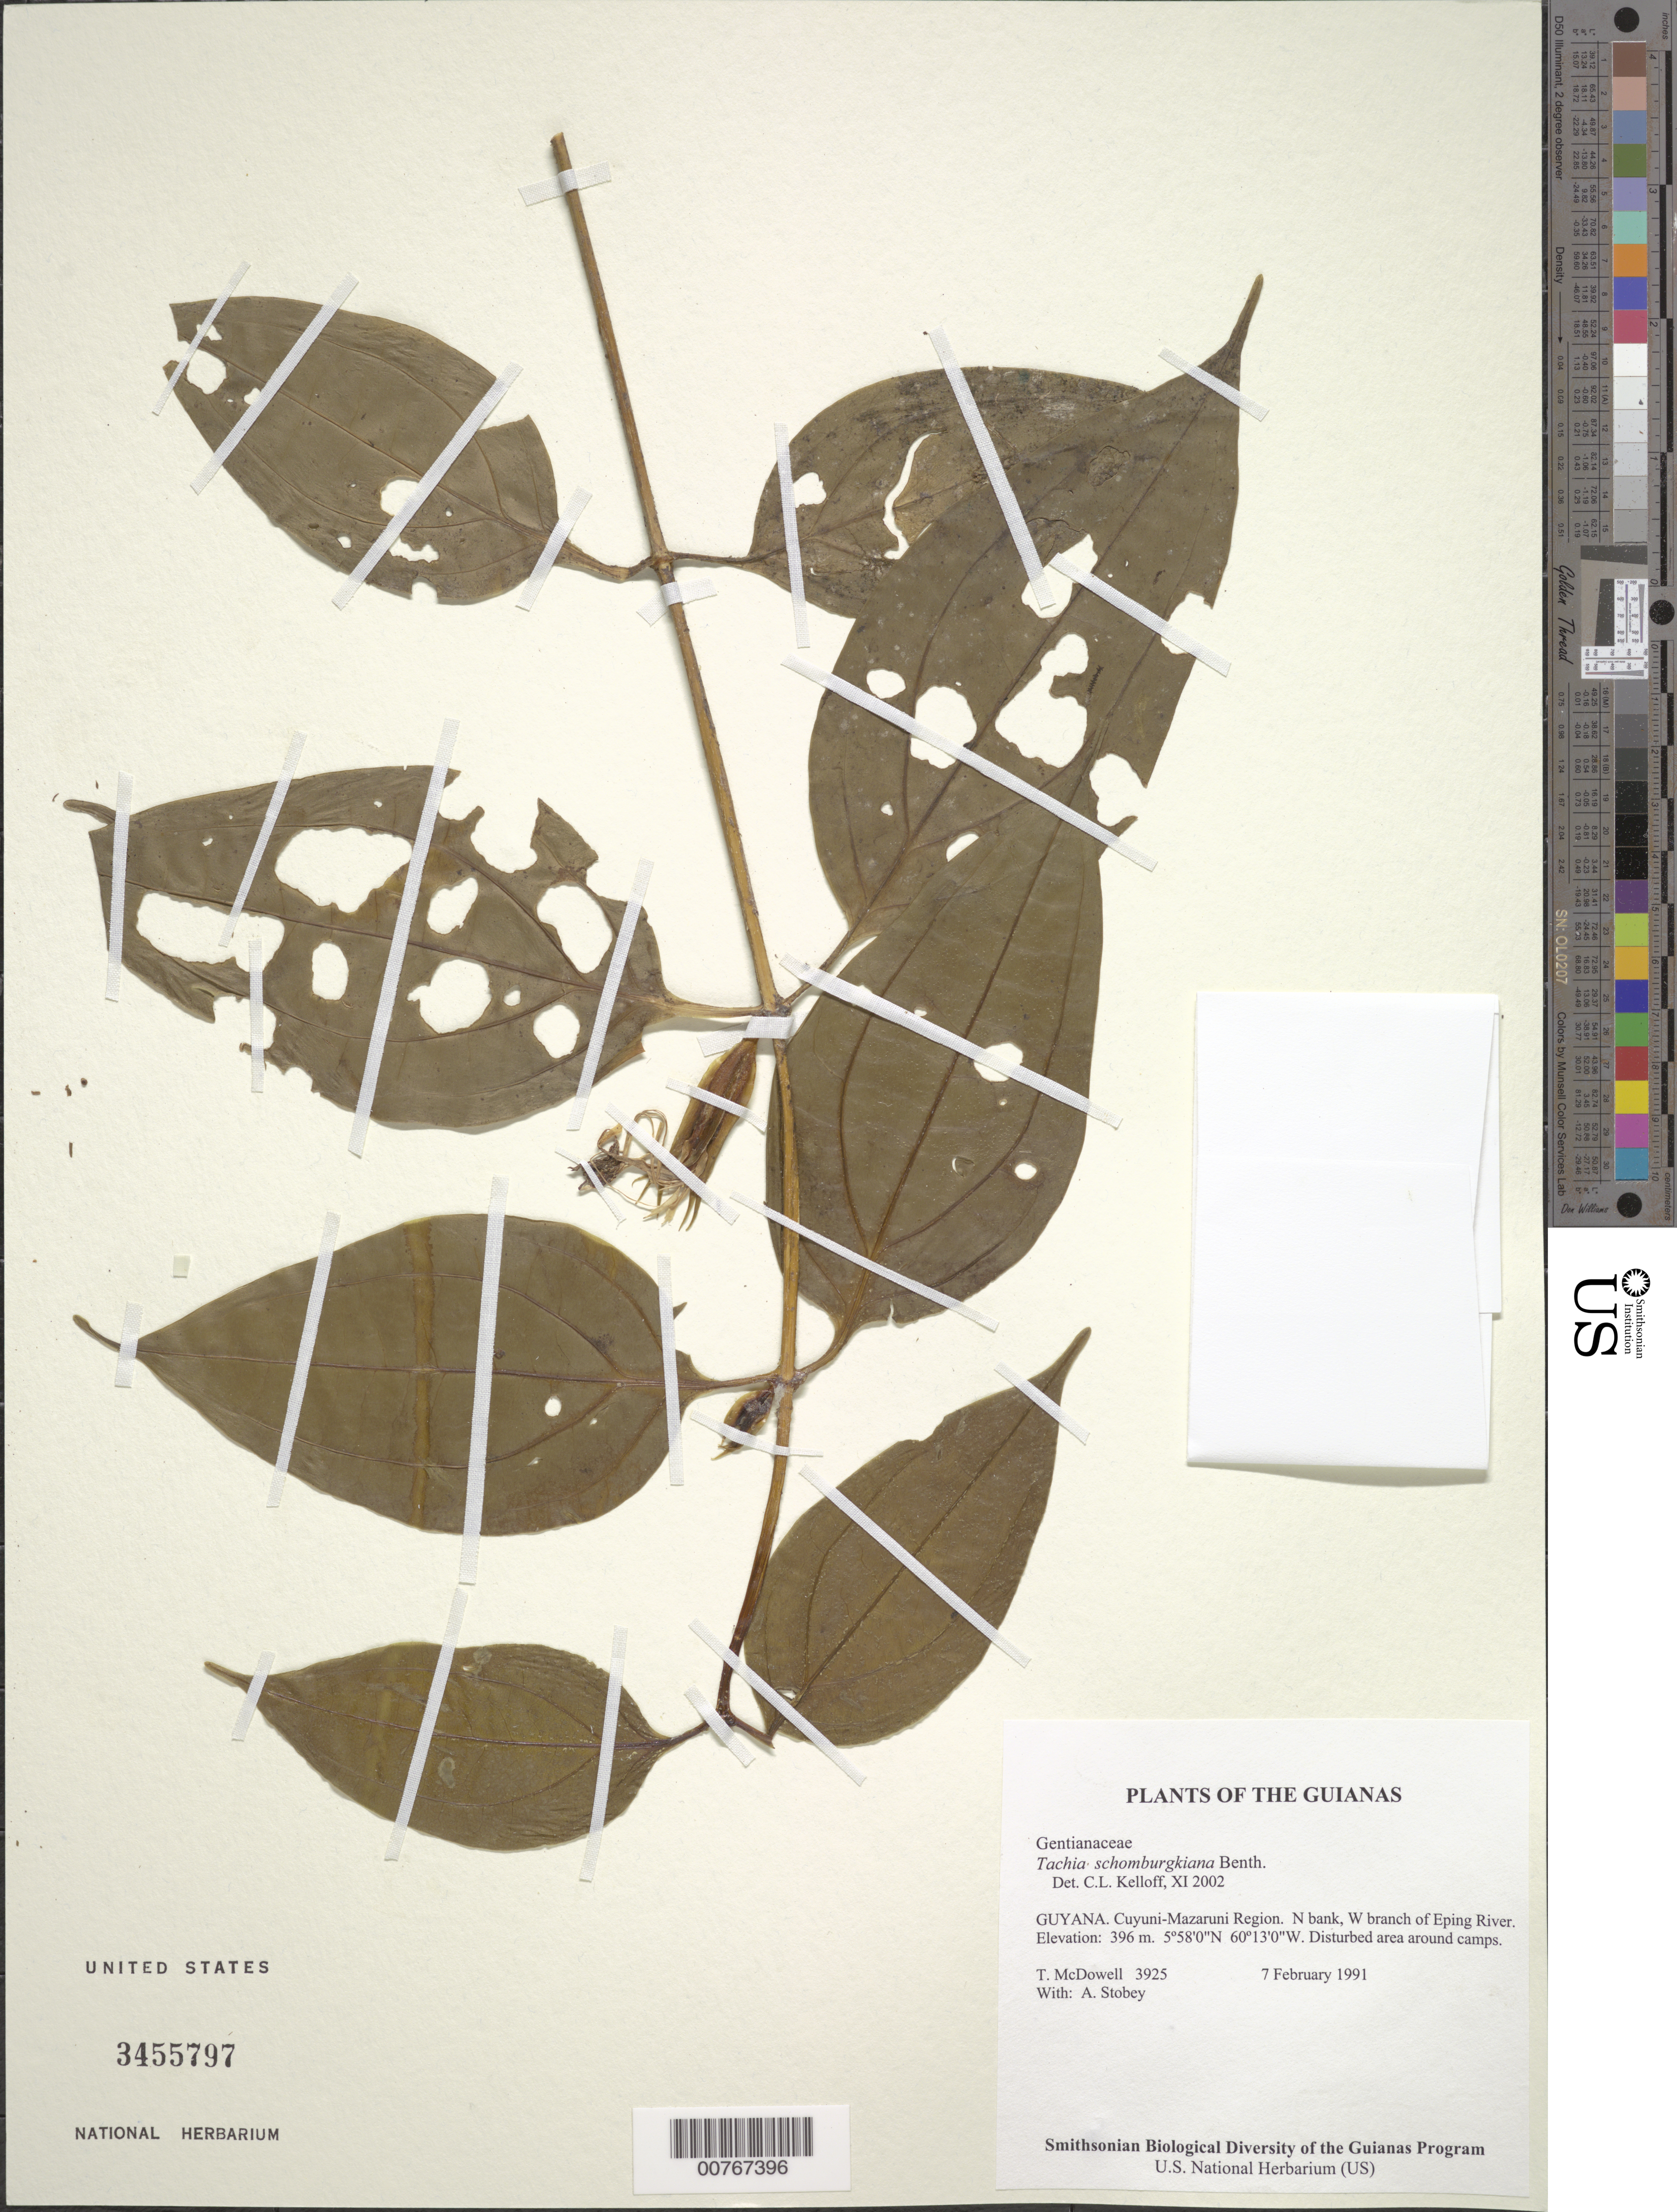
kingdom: Plantae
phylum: Tracheophyta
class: Magnoliopsida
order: Gentianales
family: Gentianaceae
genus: Tachia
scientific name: Tachia schomburgkiana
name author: Benth.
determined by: Kelloff, Carol L., (US), Smithsonian Institution - National Museum of Natural History (UNITED STATES)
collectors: T. McDowell & A. Stobey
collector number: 3925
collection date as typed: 7 February 1991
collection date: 1991-02-07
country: Guyana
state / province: Cuyuni-Mazaruni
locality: N bank, W branch of Eping River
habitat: Disturbed area around camps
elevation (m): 396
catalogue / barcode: US 3455797